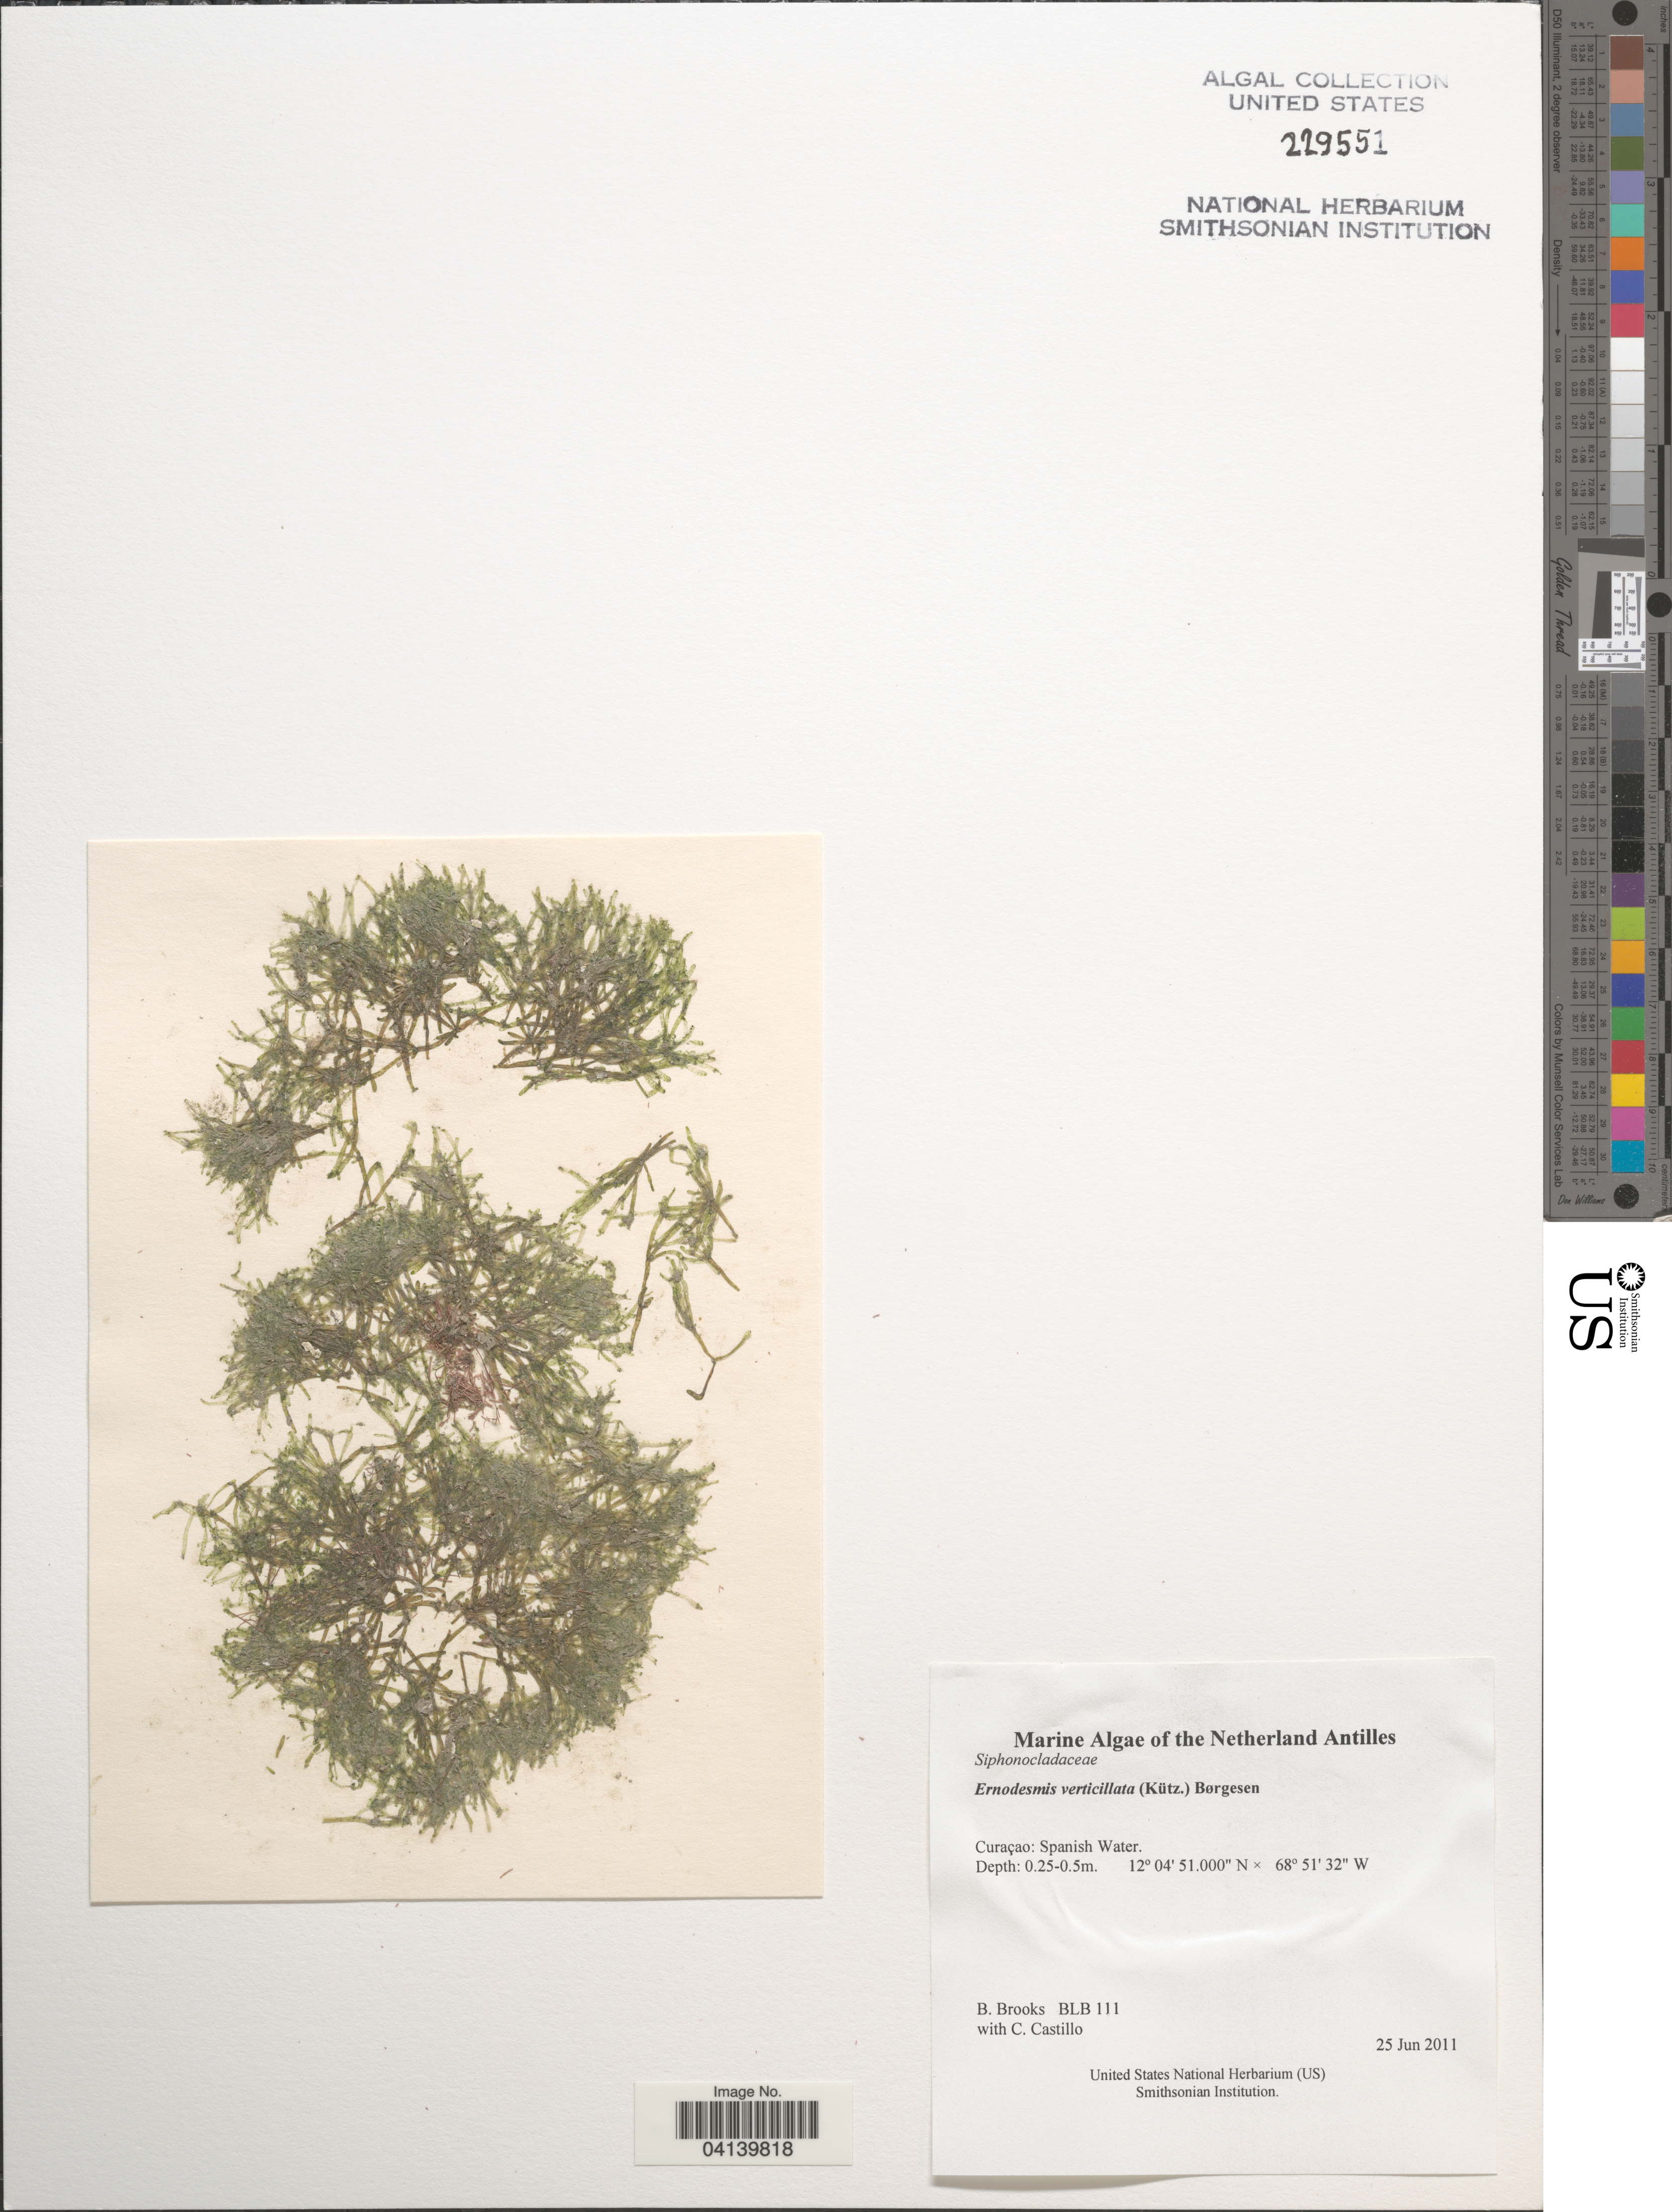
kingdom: Plantae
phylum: Chlorophyta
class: Ulvophyceae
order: Siphonocladales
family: Siphonocladaceae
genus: Ernodesmis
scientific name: Ernodesmis verticillata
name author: (Kütz.) Børgesen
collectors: B. Brooks & C. Castillo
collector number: BLB 111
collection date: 2011-06-25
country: Curaçao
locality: The Netherland Antilles. Spanish Water.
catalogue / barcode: US 229551